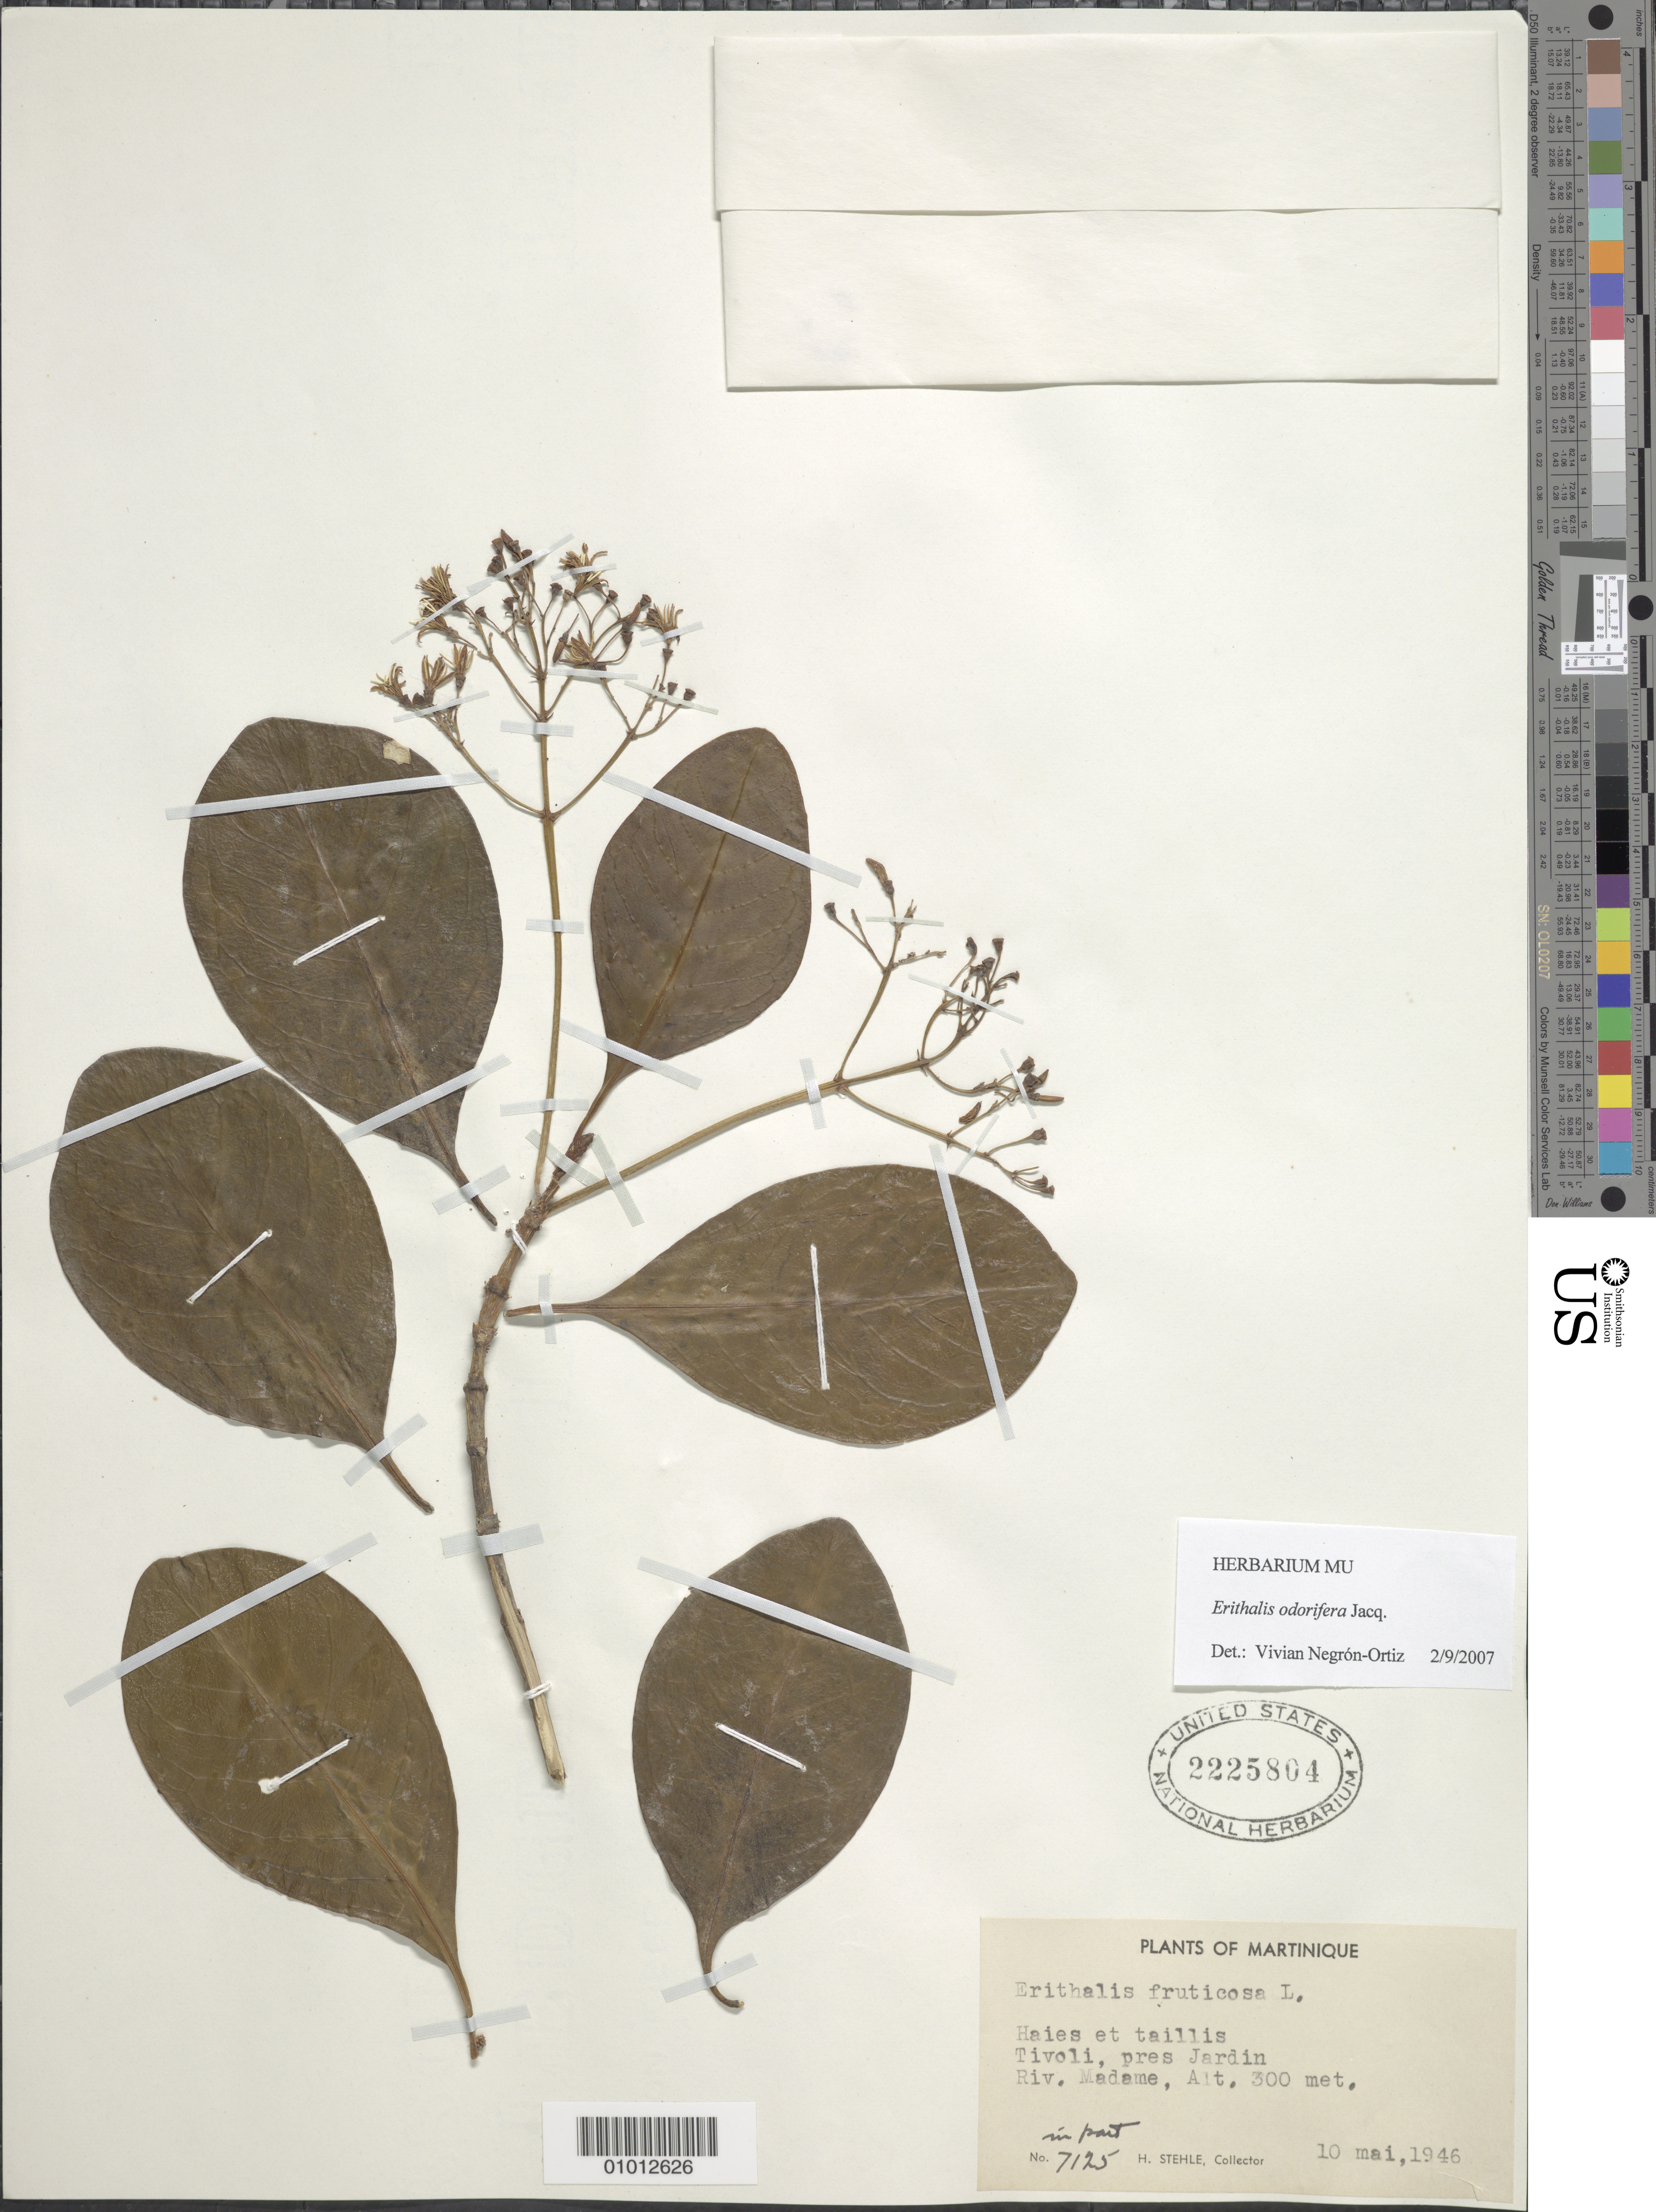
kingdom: Plantae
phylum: Tracheophyta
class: Magnoliopsida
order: Gentianales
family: Rubiaceae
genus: Erithalis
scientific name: Erithalis odorifera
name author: Jacq.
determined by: Negrón-Ortiz, V.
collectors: H. Stehlé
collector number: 7125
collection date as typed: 10 May 1946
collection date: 1946-05-10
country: Martinique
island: Martinique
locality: Tivoli, pres Jardin, Riv. Madame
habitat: Haies et taillis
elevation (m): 300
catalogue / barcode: US 2225804